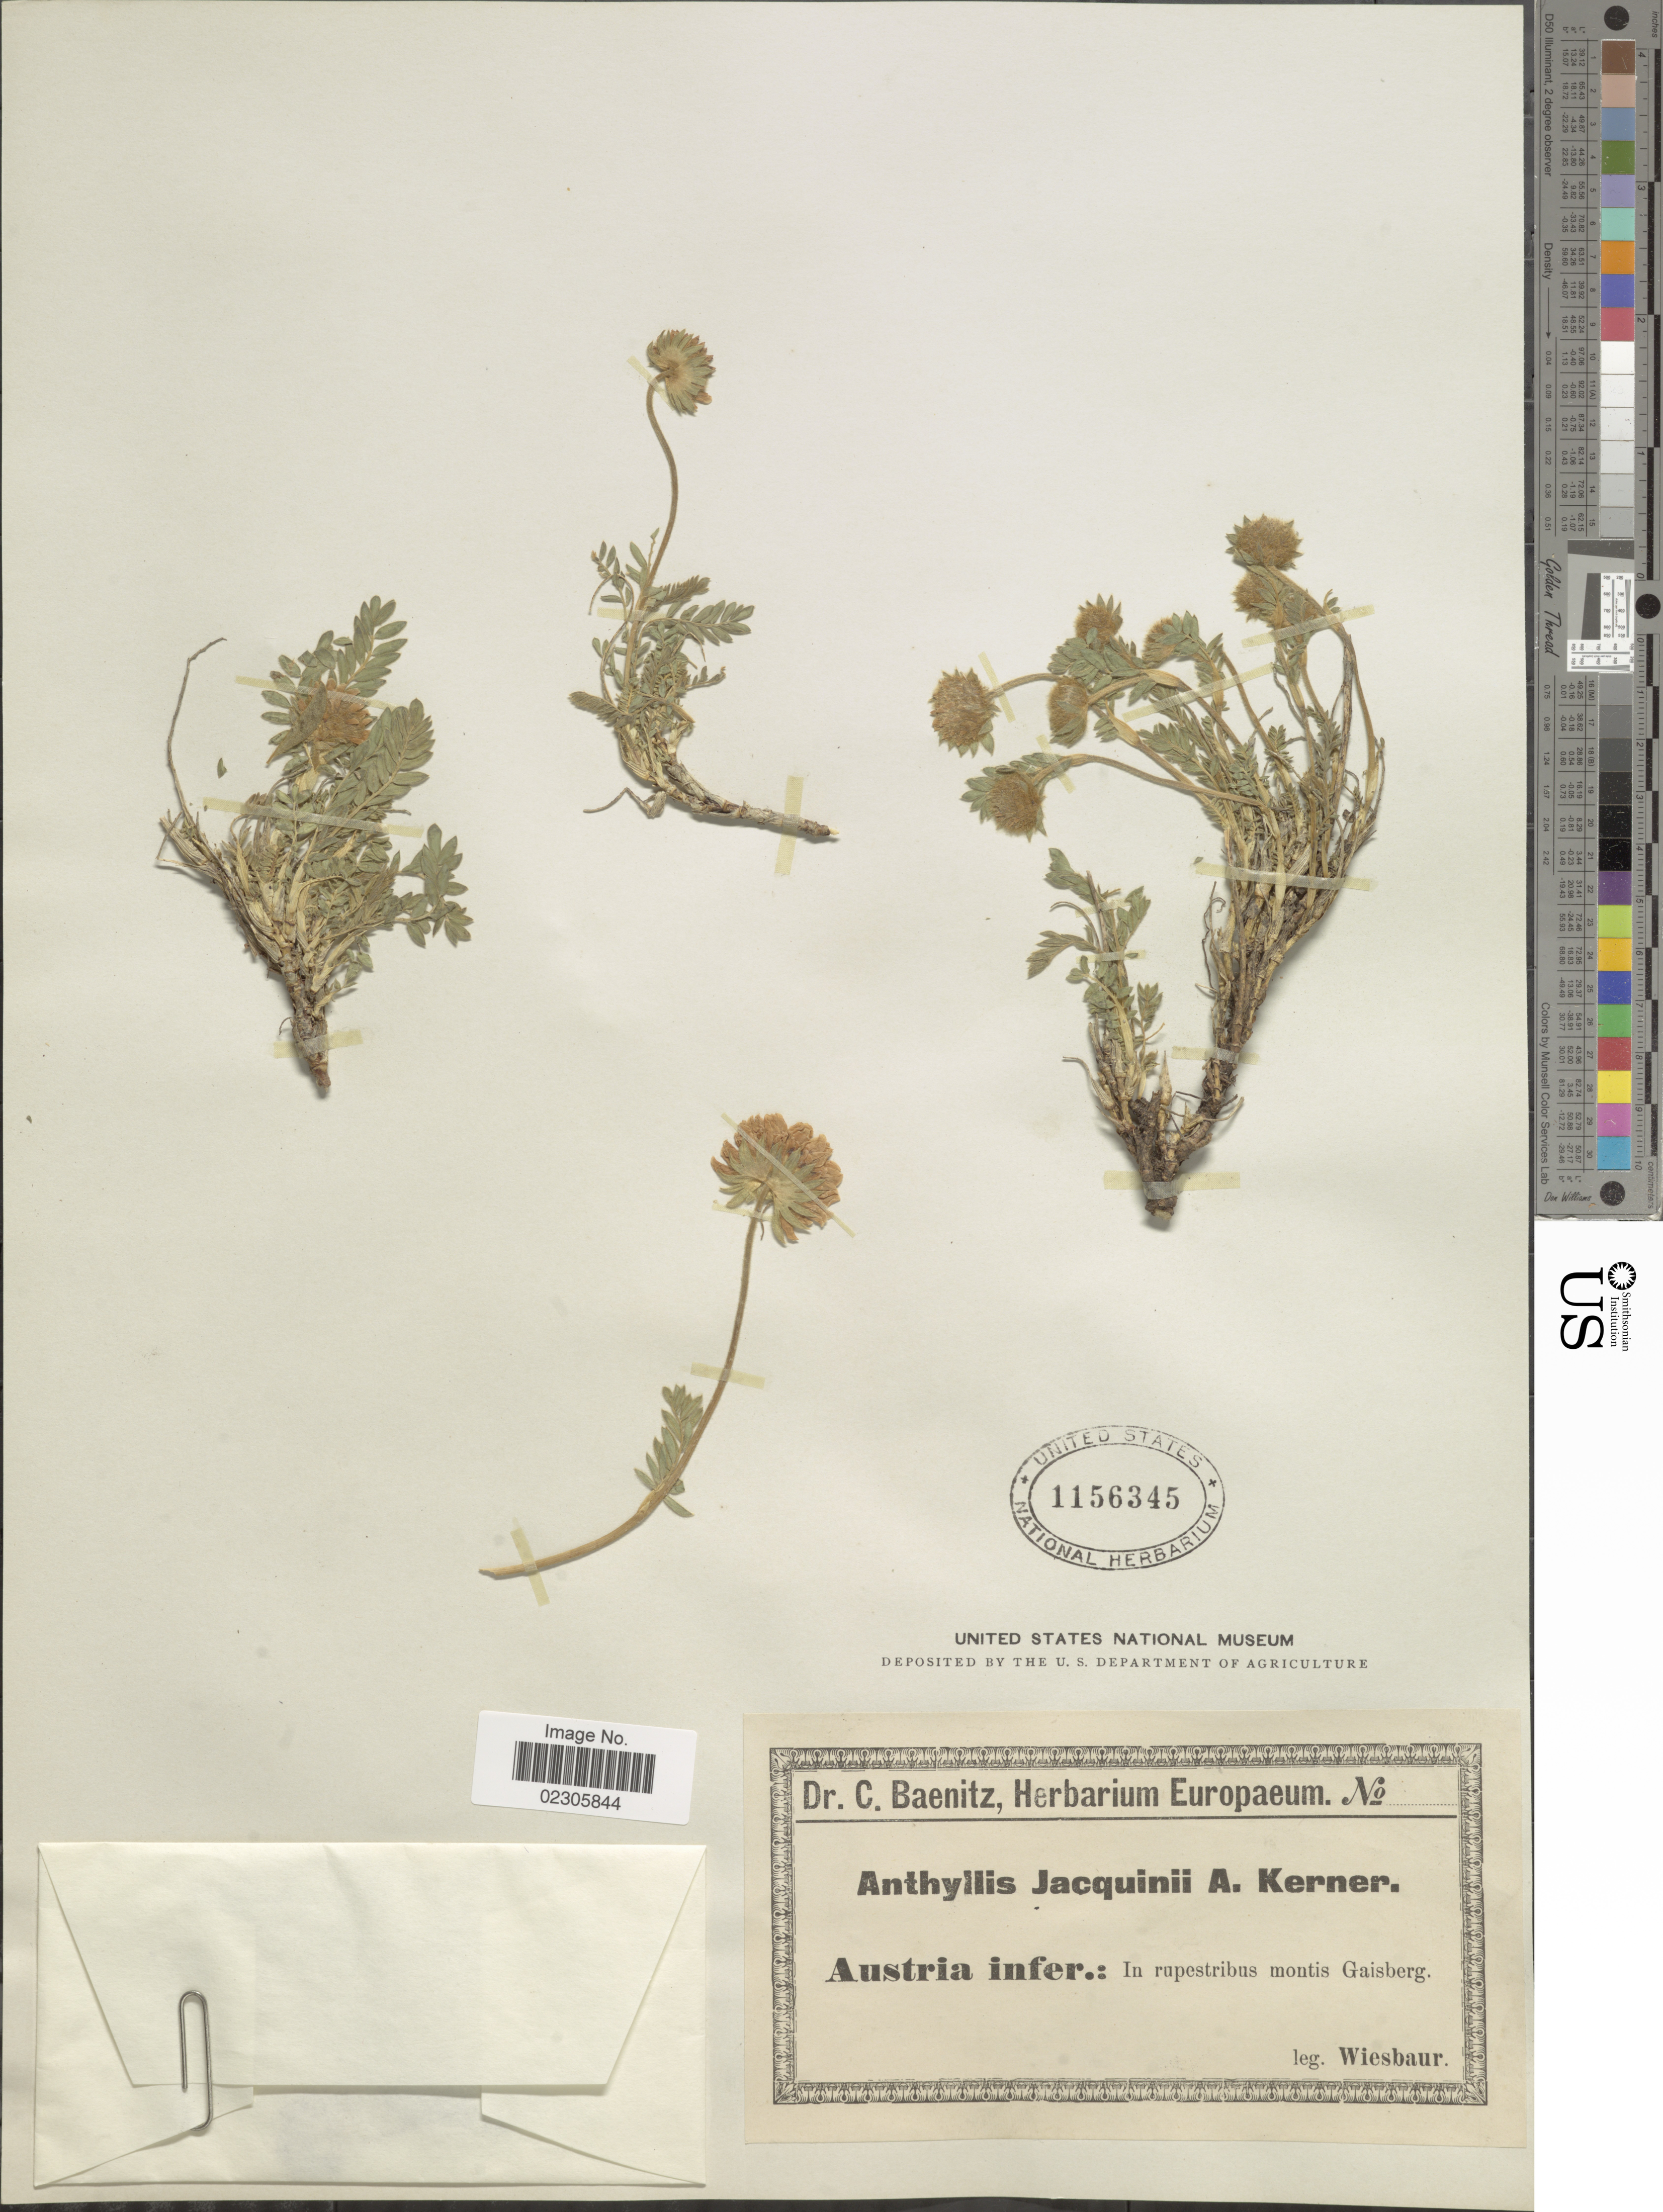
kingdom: Plantae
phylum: Tracheophyta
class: Magnoliopsida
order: Fabales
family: Fabaceae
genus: Anthyllis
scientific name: Anthyllis jacquinii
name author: A. Kern.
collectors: Wiesbaur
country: Austria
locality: In rupestribus montis Gaisberg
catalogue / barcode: US 1156345